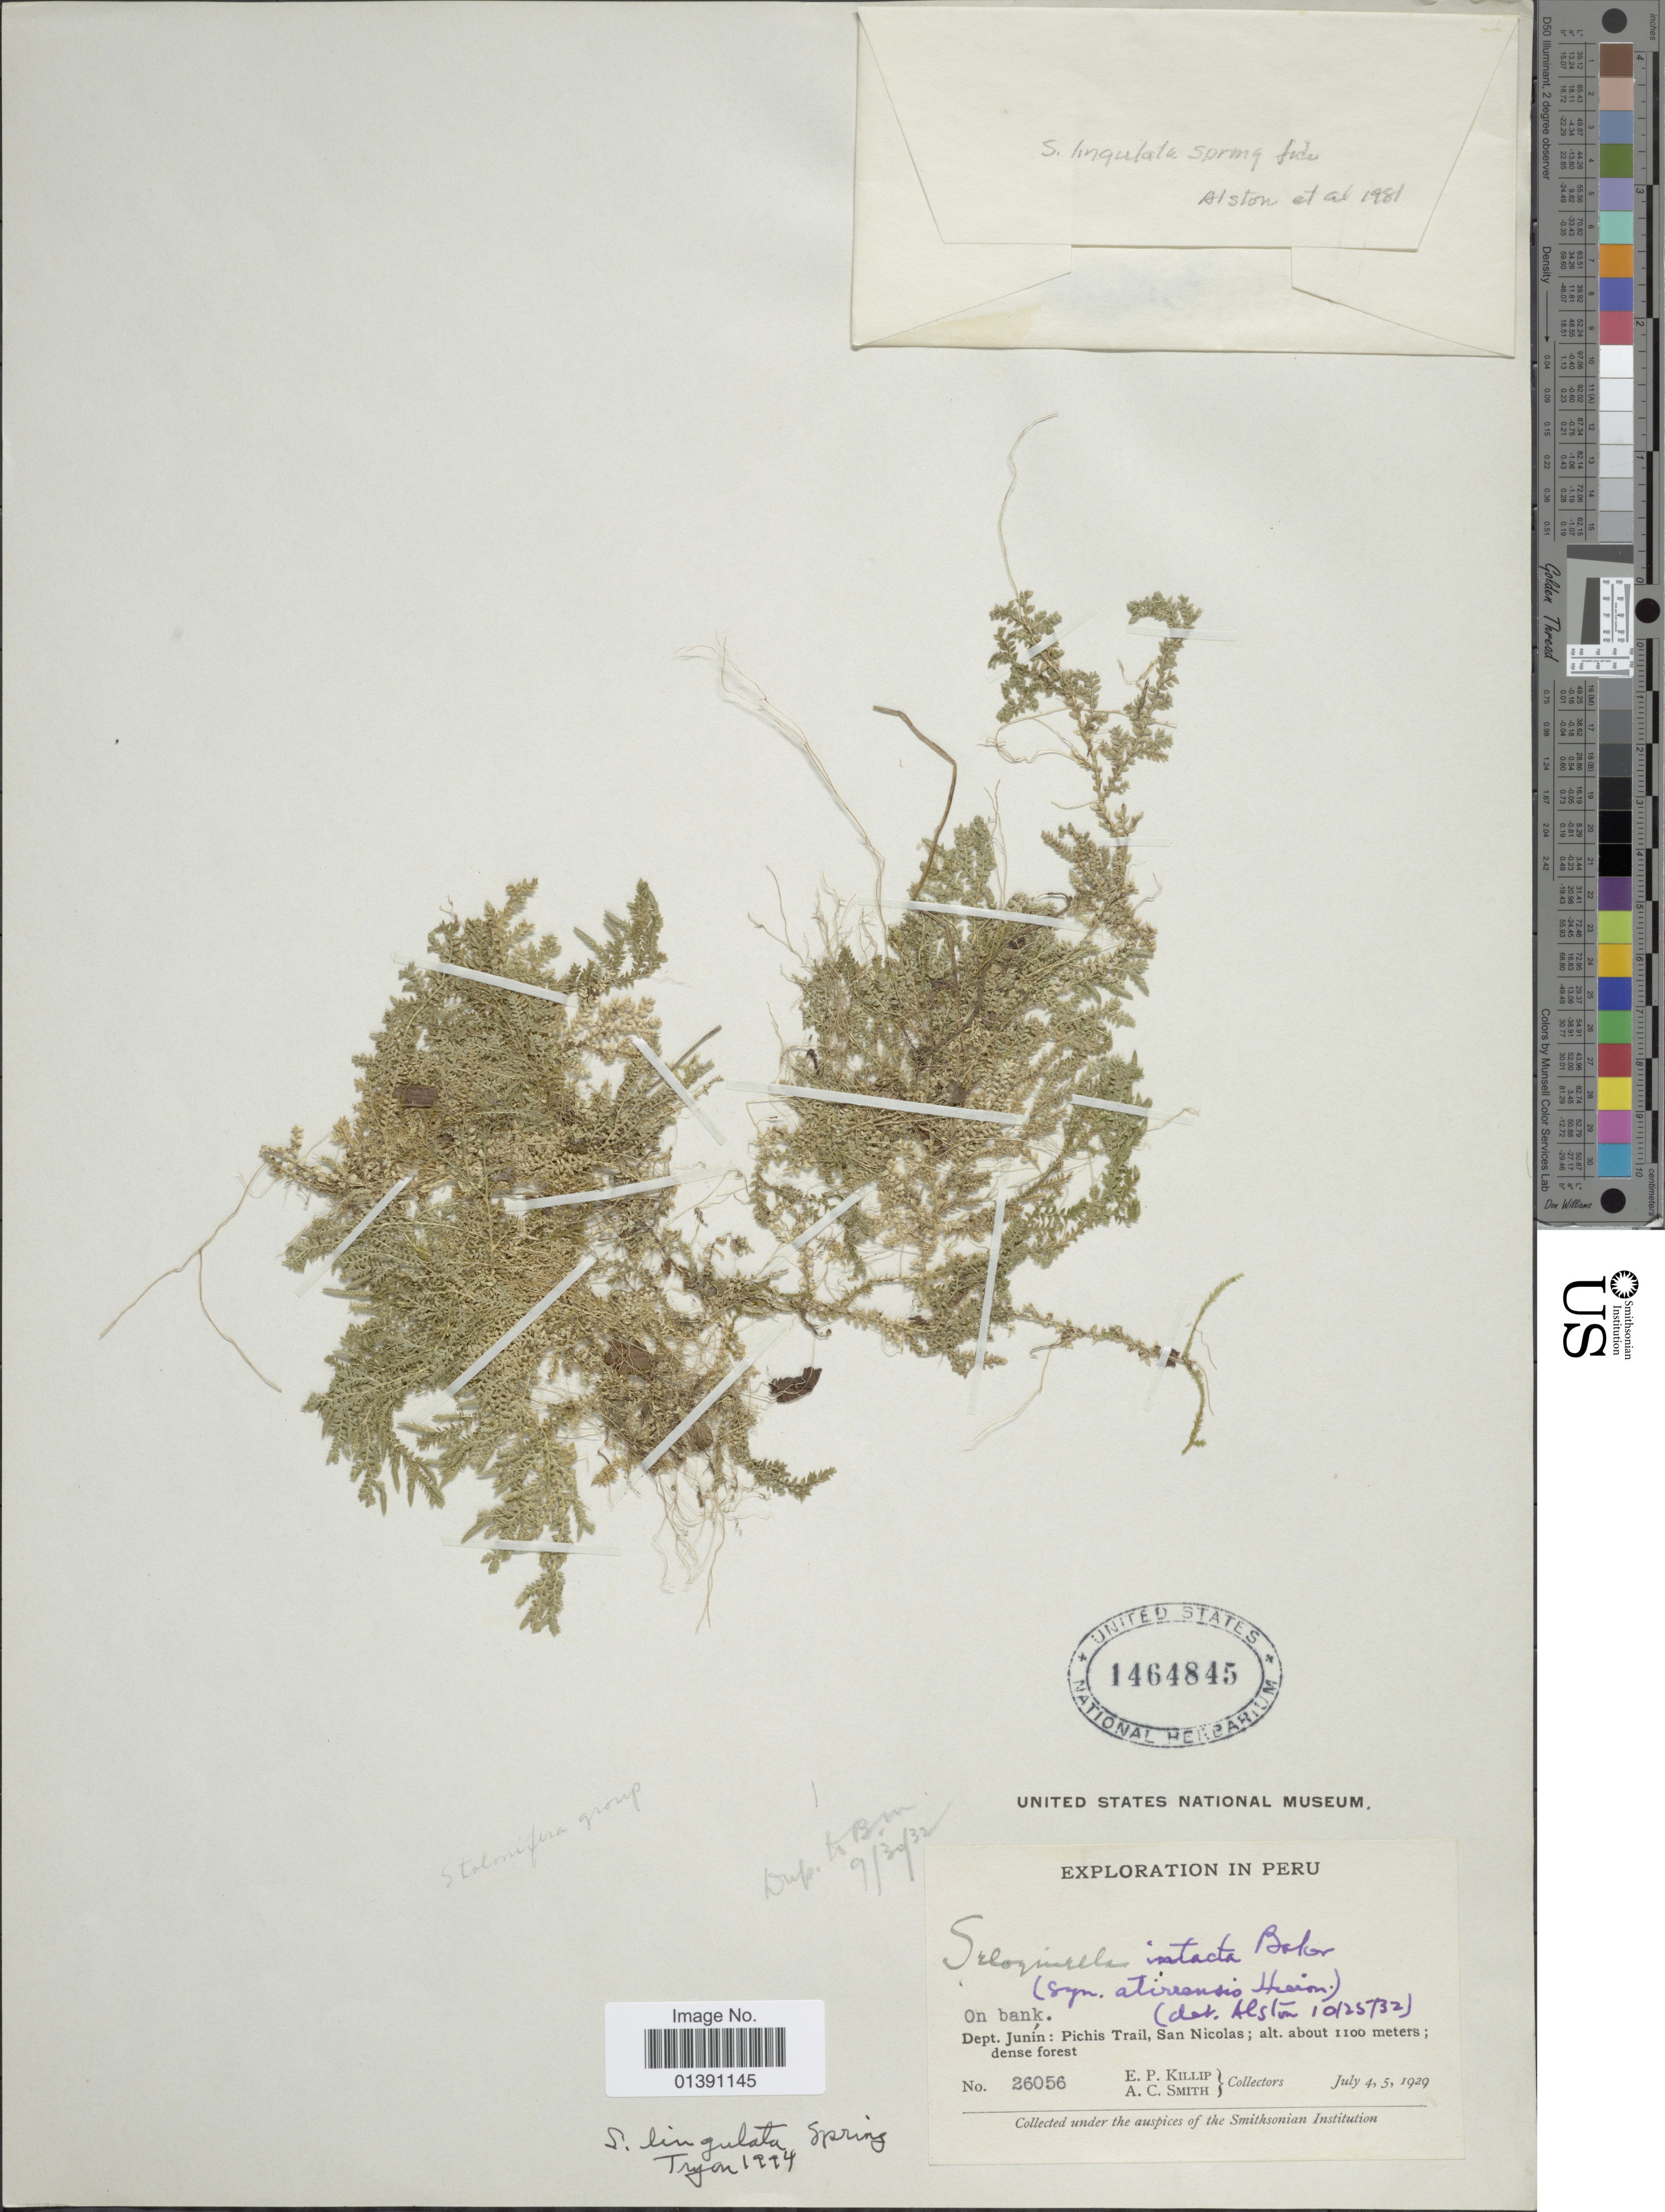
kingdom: Plantae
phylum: Tracheophyta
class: Lycopodiopsida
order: Selaginellales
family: Selaginellaceae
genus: Selaginella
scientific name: Selaginella lingulata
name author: Spring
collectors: E. P. Killip & A. C. Smith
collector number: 26056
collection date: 1929-07-04/1929-07-05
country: Peru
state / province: Junín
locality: Pichis Trail,San Nicolas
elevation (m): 1100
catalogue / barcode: US 1464845